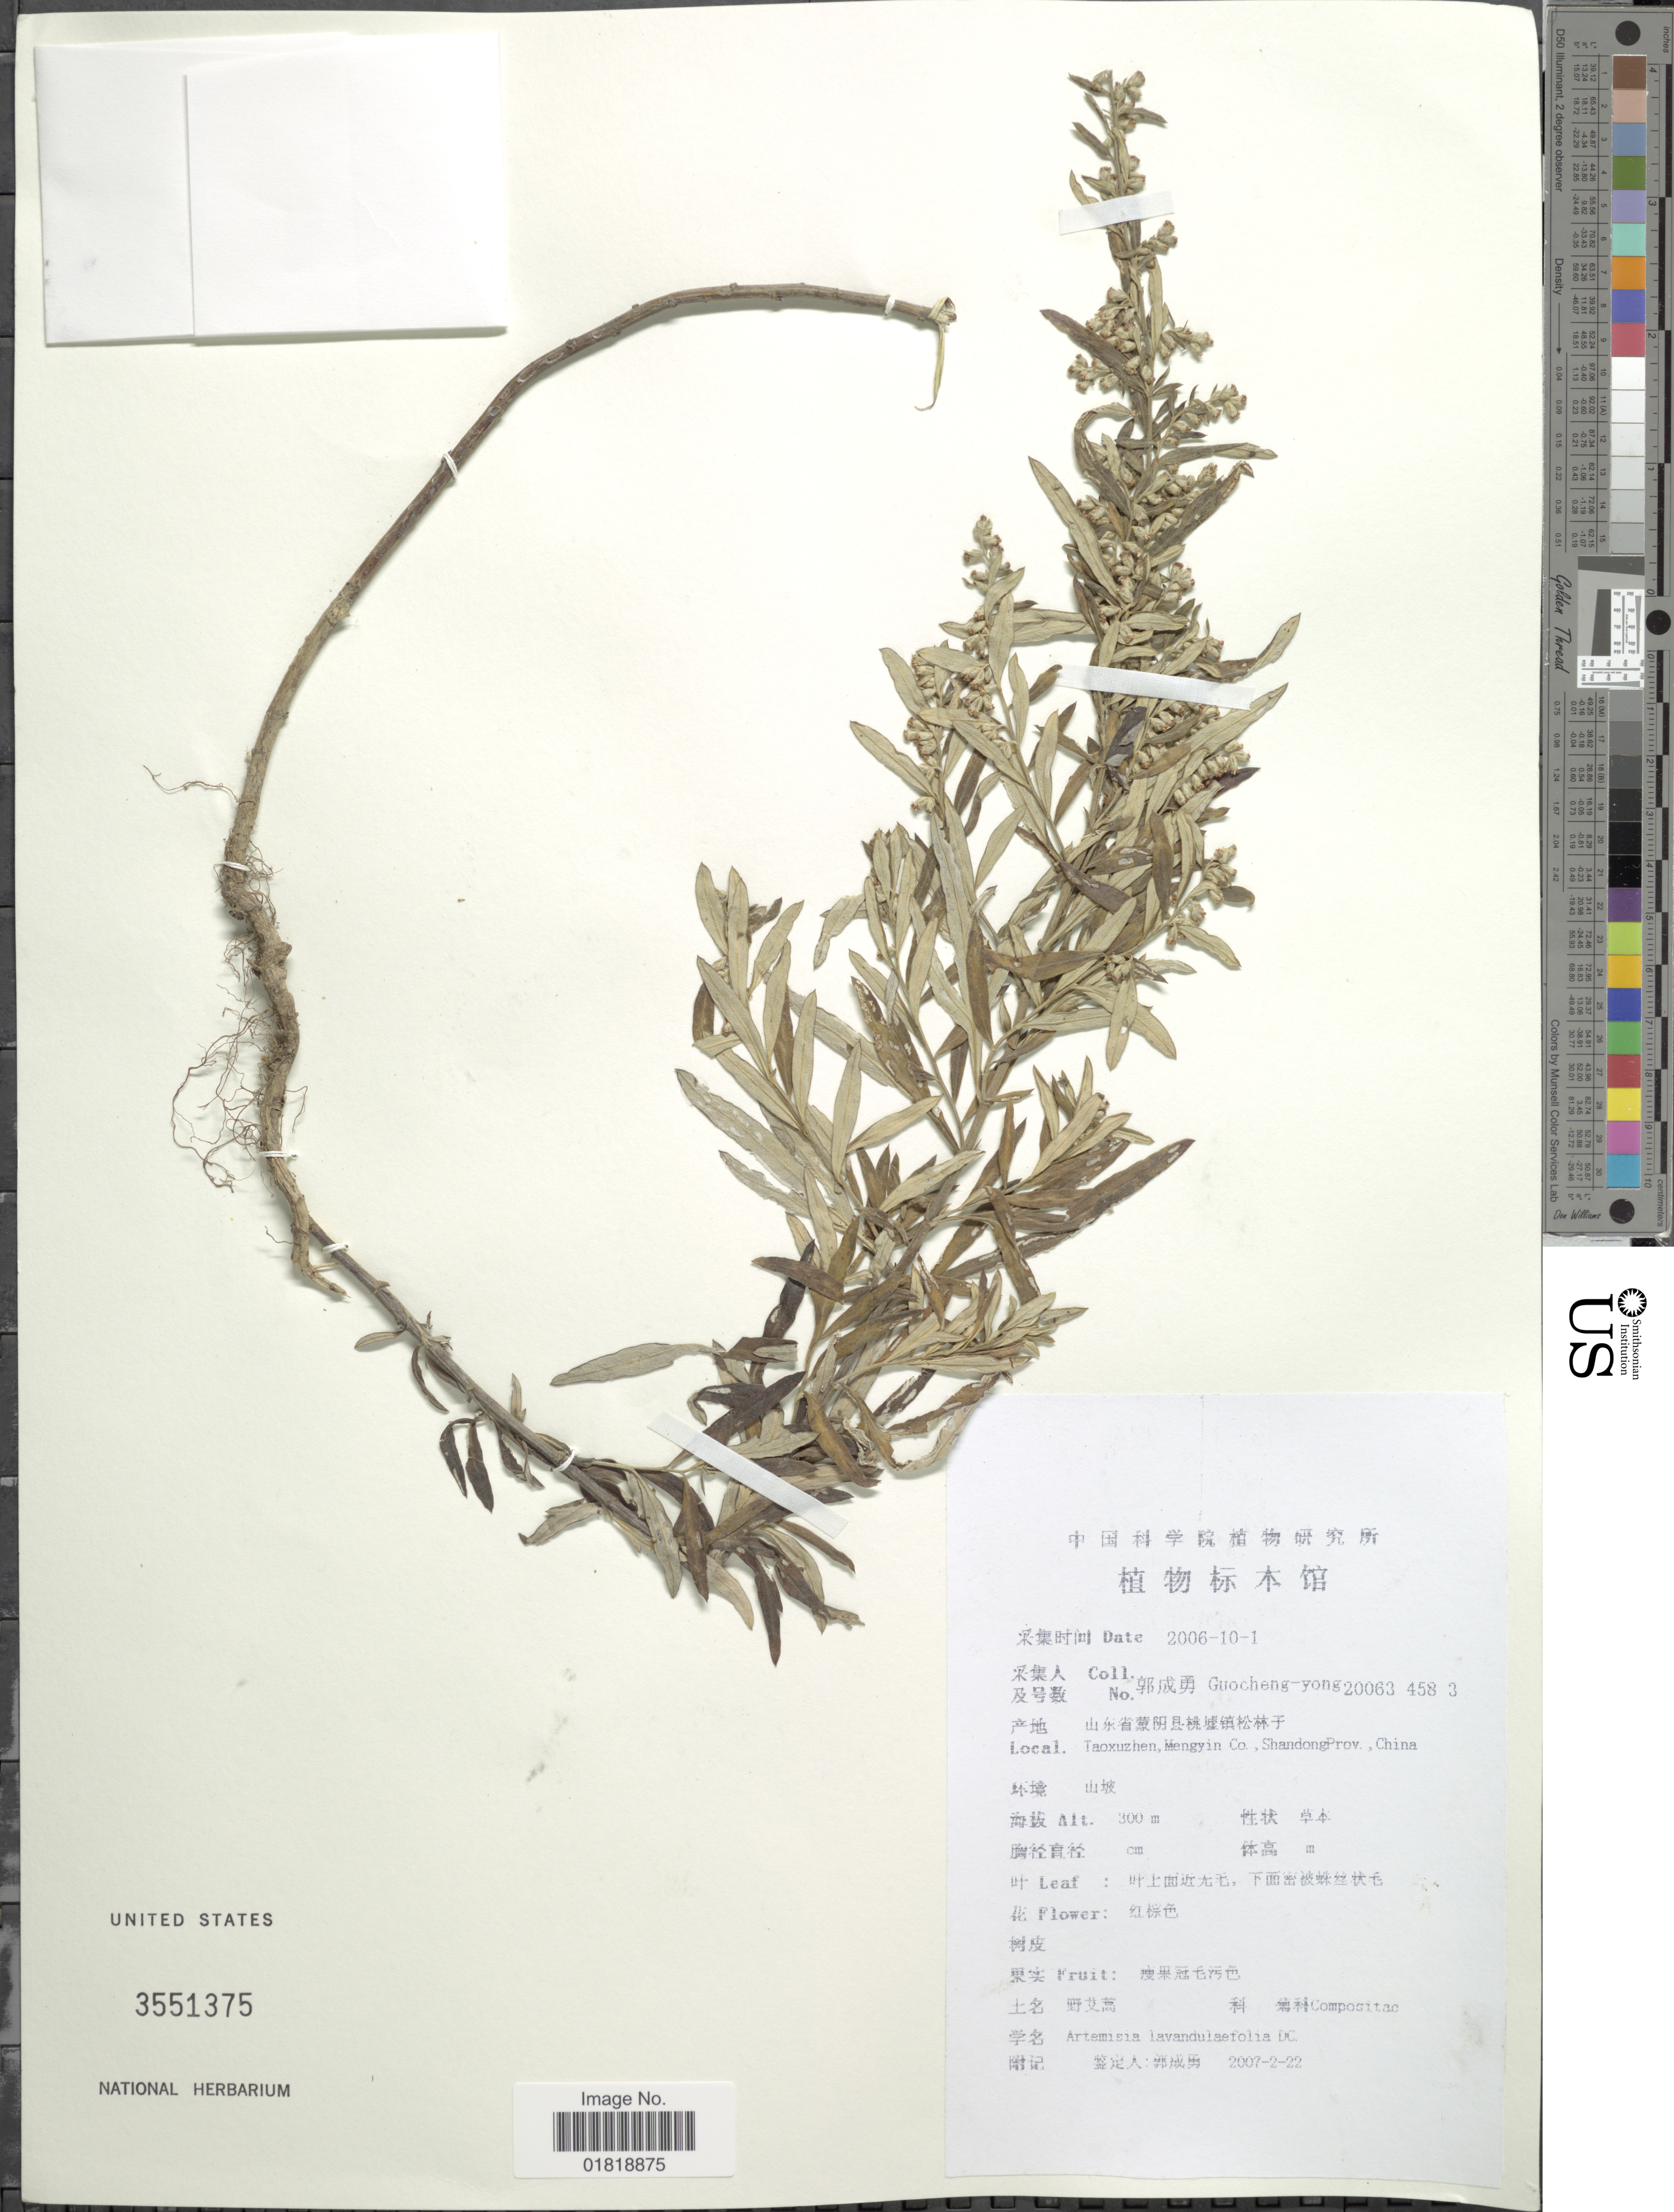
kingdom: Plantae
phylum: Tracheophyta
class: Magnoliopsida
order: Asterales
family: Asteraceae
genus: Artemisia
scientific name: Artemisia lavandulifolia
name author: DC. ex Besser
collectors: Guo cheng-yong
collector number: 20063-458-3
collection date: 2006-10-01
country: China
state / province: Shandong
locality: Taoxuzhen, Mengyin Co.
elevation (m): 300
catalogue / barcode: US 3551375